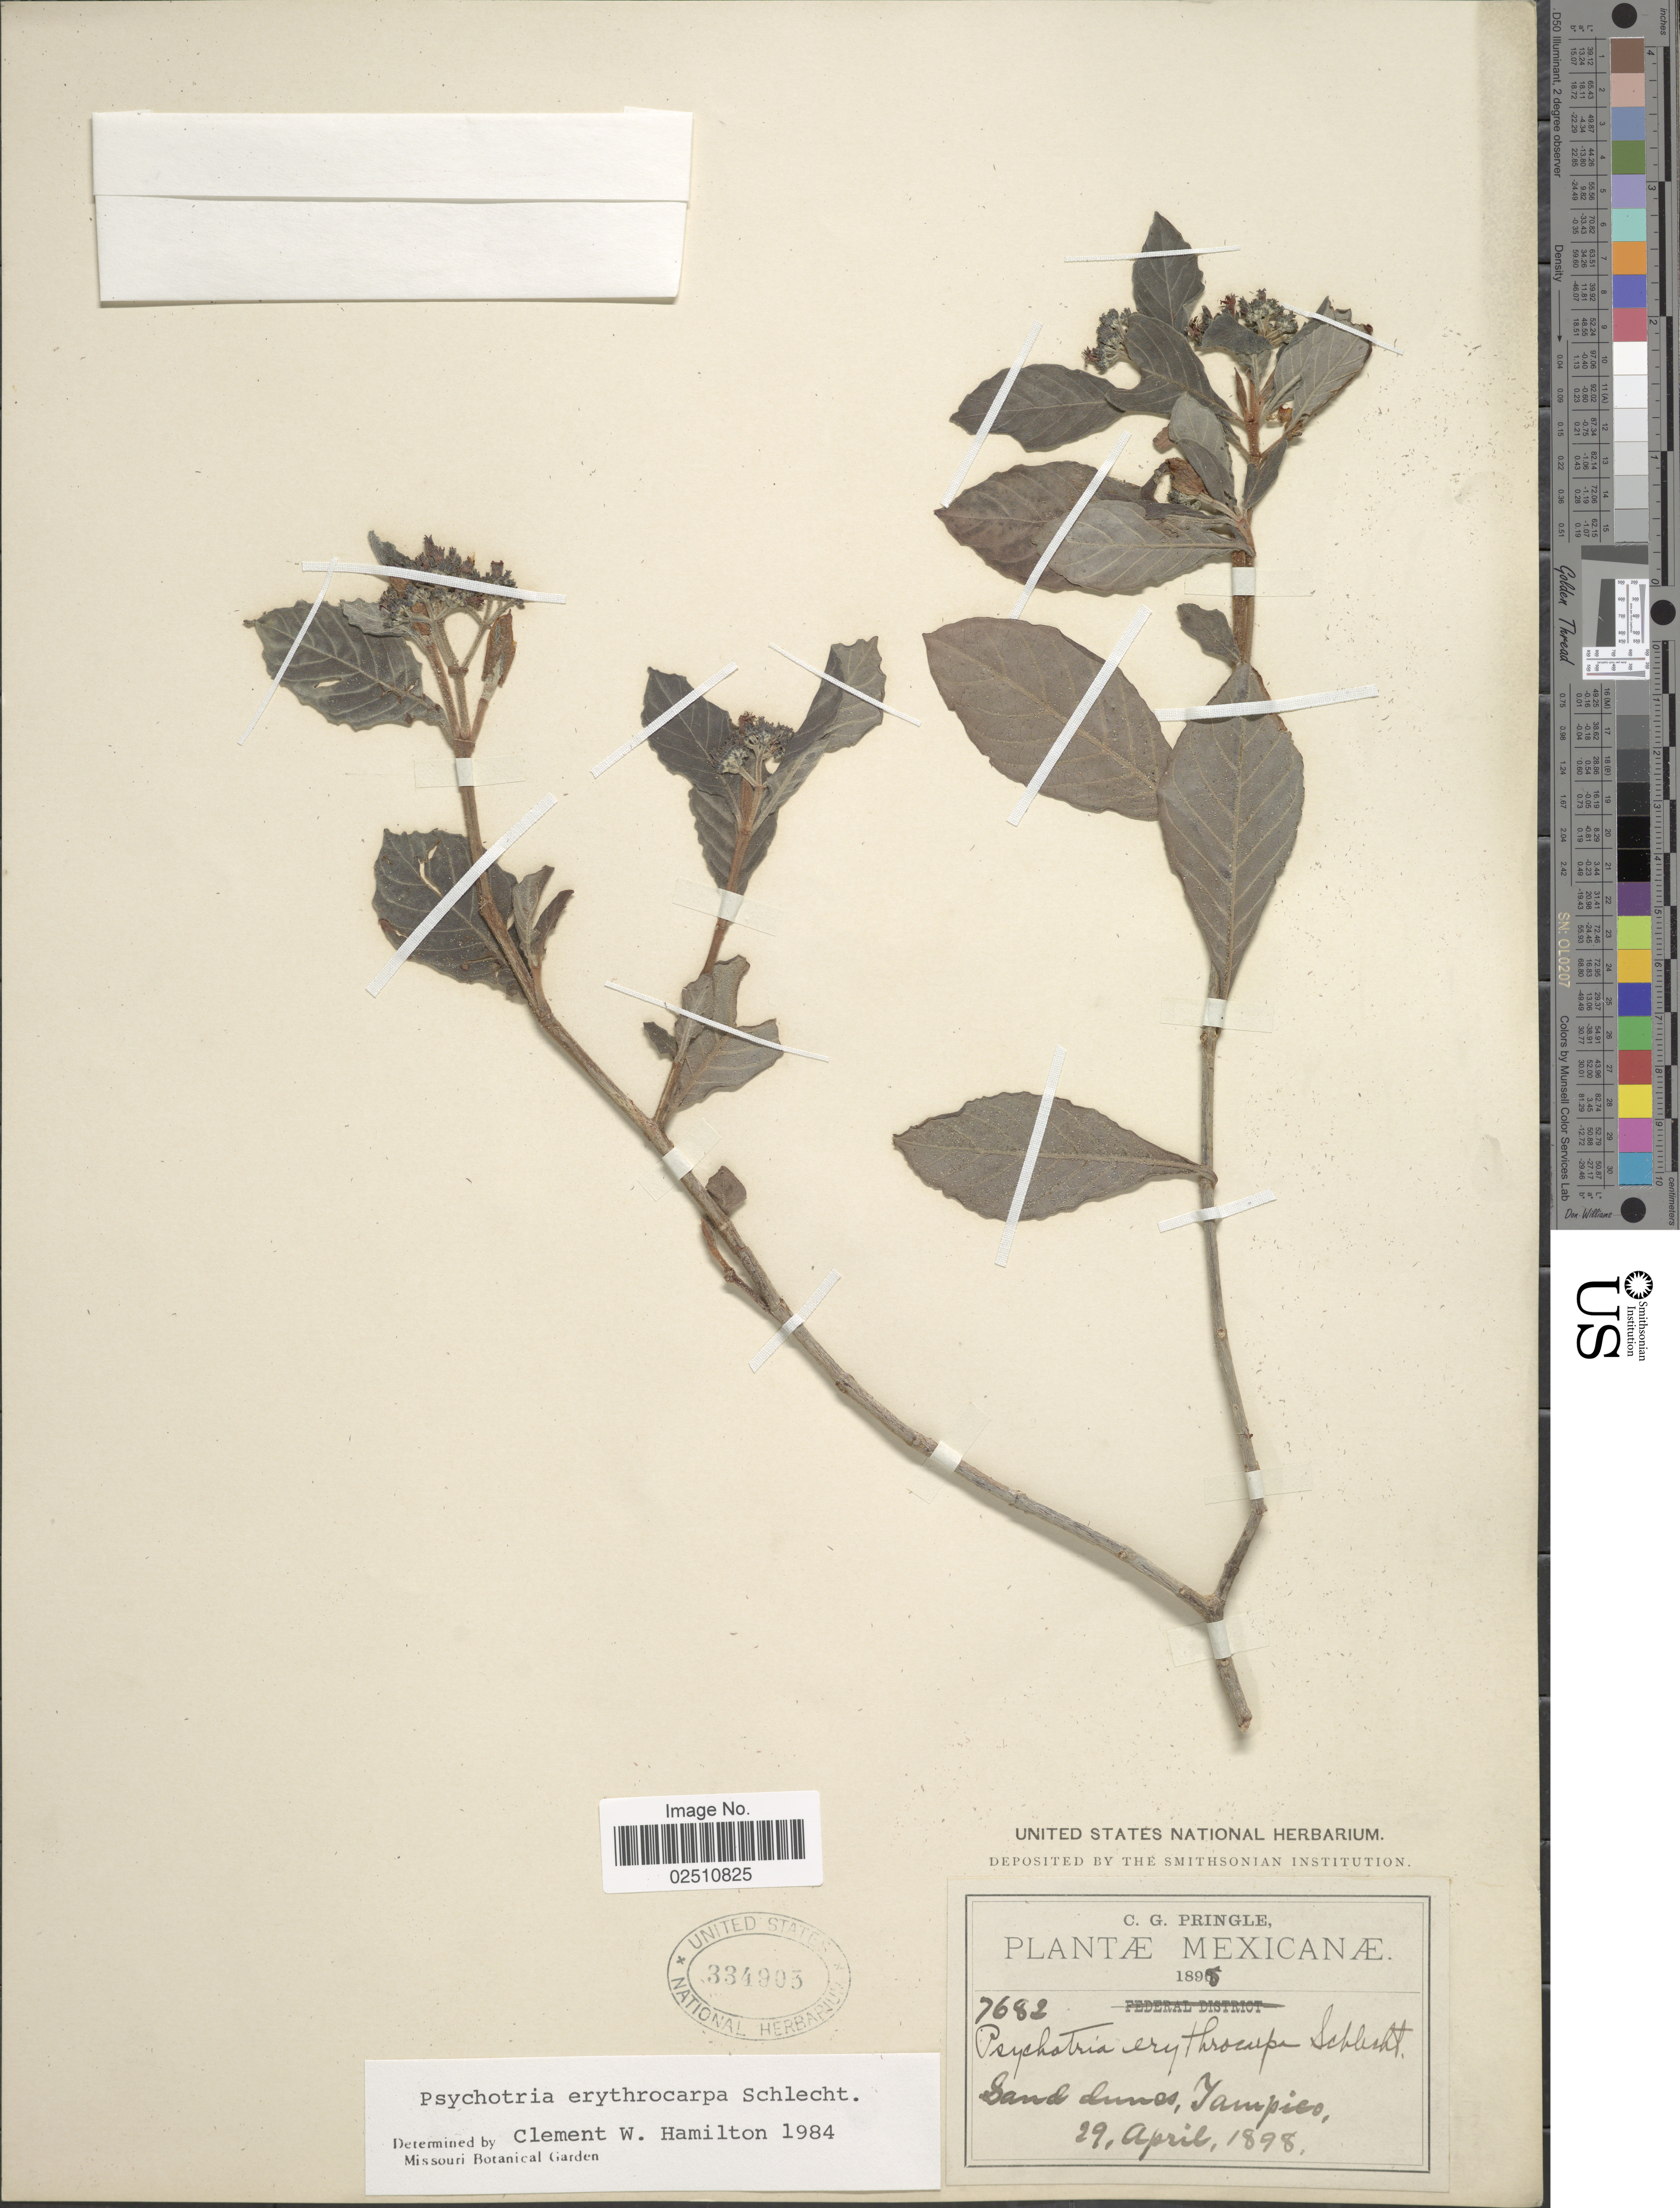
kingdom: Plantae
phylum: Tracheophyta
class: Magnoliopsida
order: Gentianales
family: Rubiaceae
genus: Psychotria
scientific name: Psychotria erythrocarpa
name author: Schltdl.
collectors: C. G. Pringle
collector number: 7682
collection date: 1898-04-29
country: Mexico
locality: Sand dunes. Tampico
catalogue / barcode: US 334903